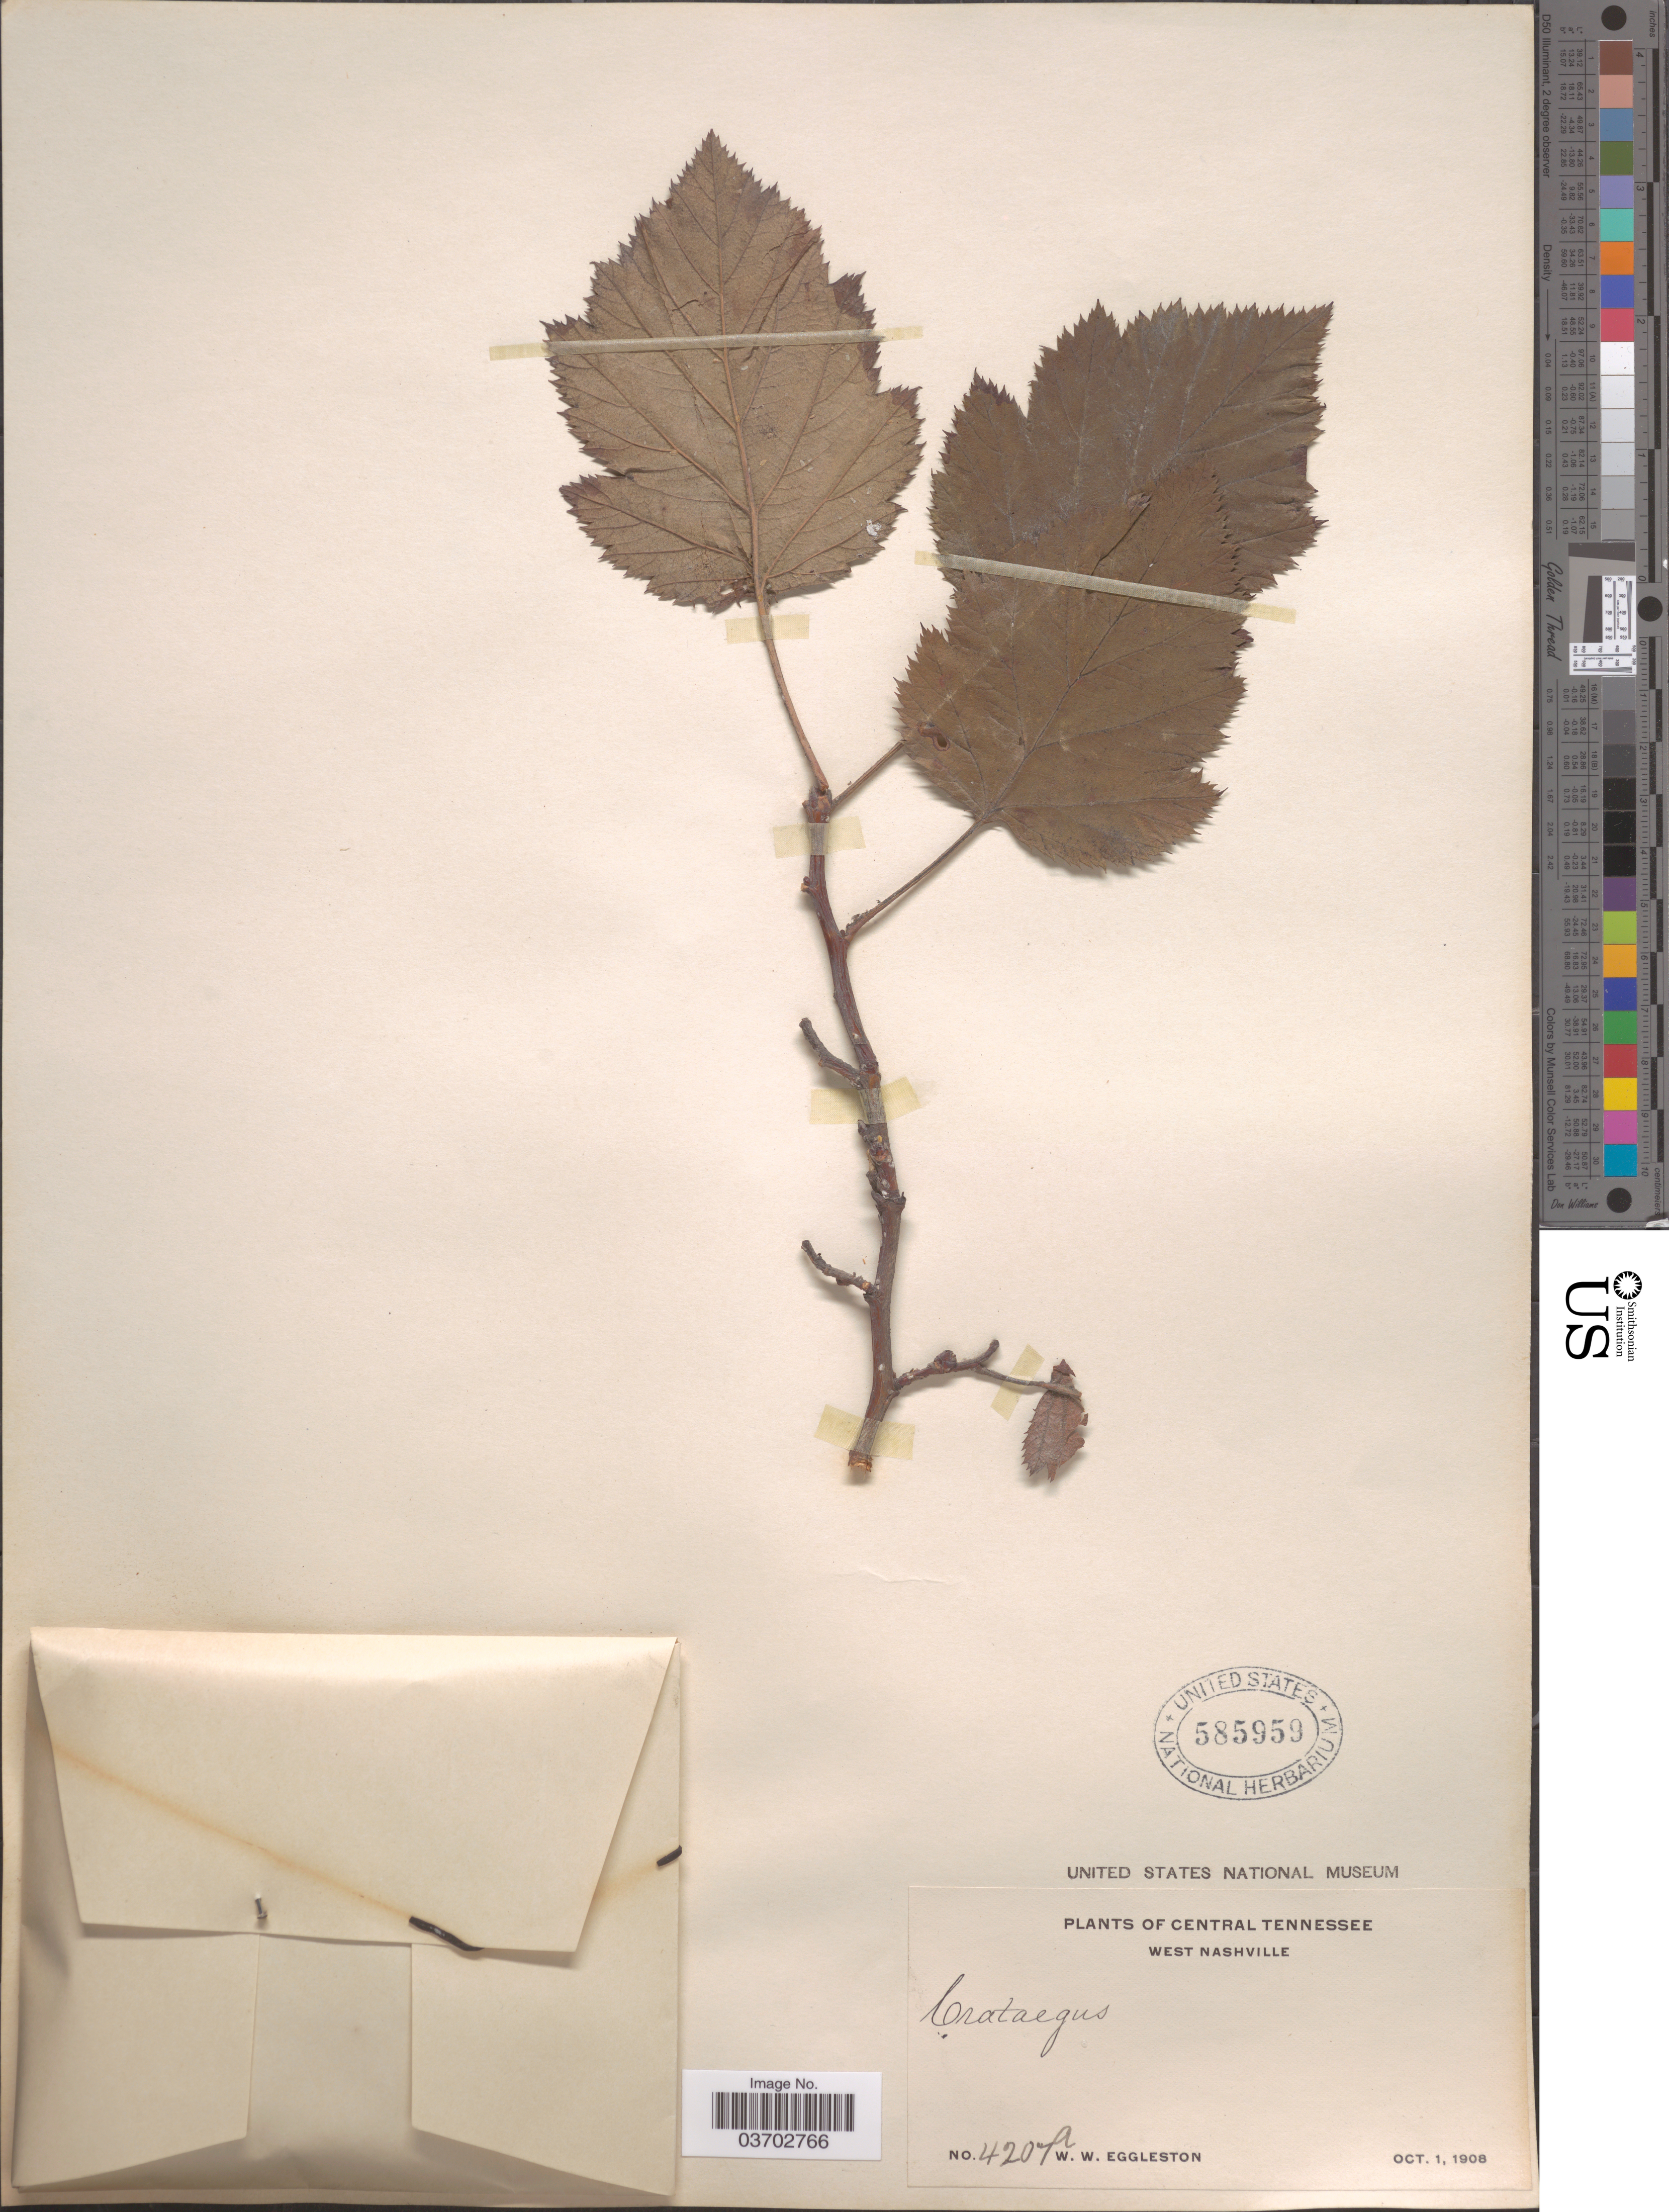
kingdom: Plantae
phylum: Tracheophyta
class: Magnoliopsida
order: Rosales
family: Rosaceae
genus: Crataegus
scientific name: Crataegus sp.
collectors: W. W. Eggleston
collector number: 4207A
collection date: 1908-10-01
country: United States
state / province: Tennessee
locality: Central Tennessee. West Nashville.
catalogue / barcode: US 585959